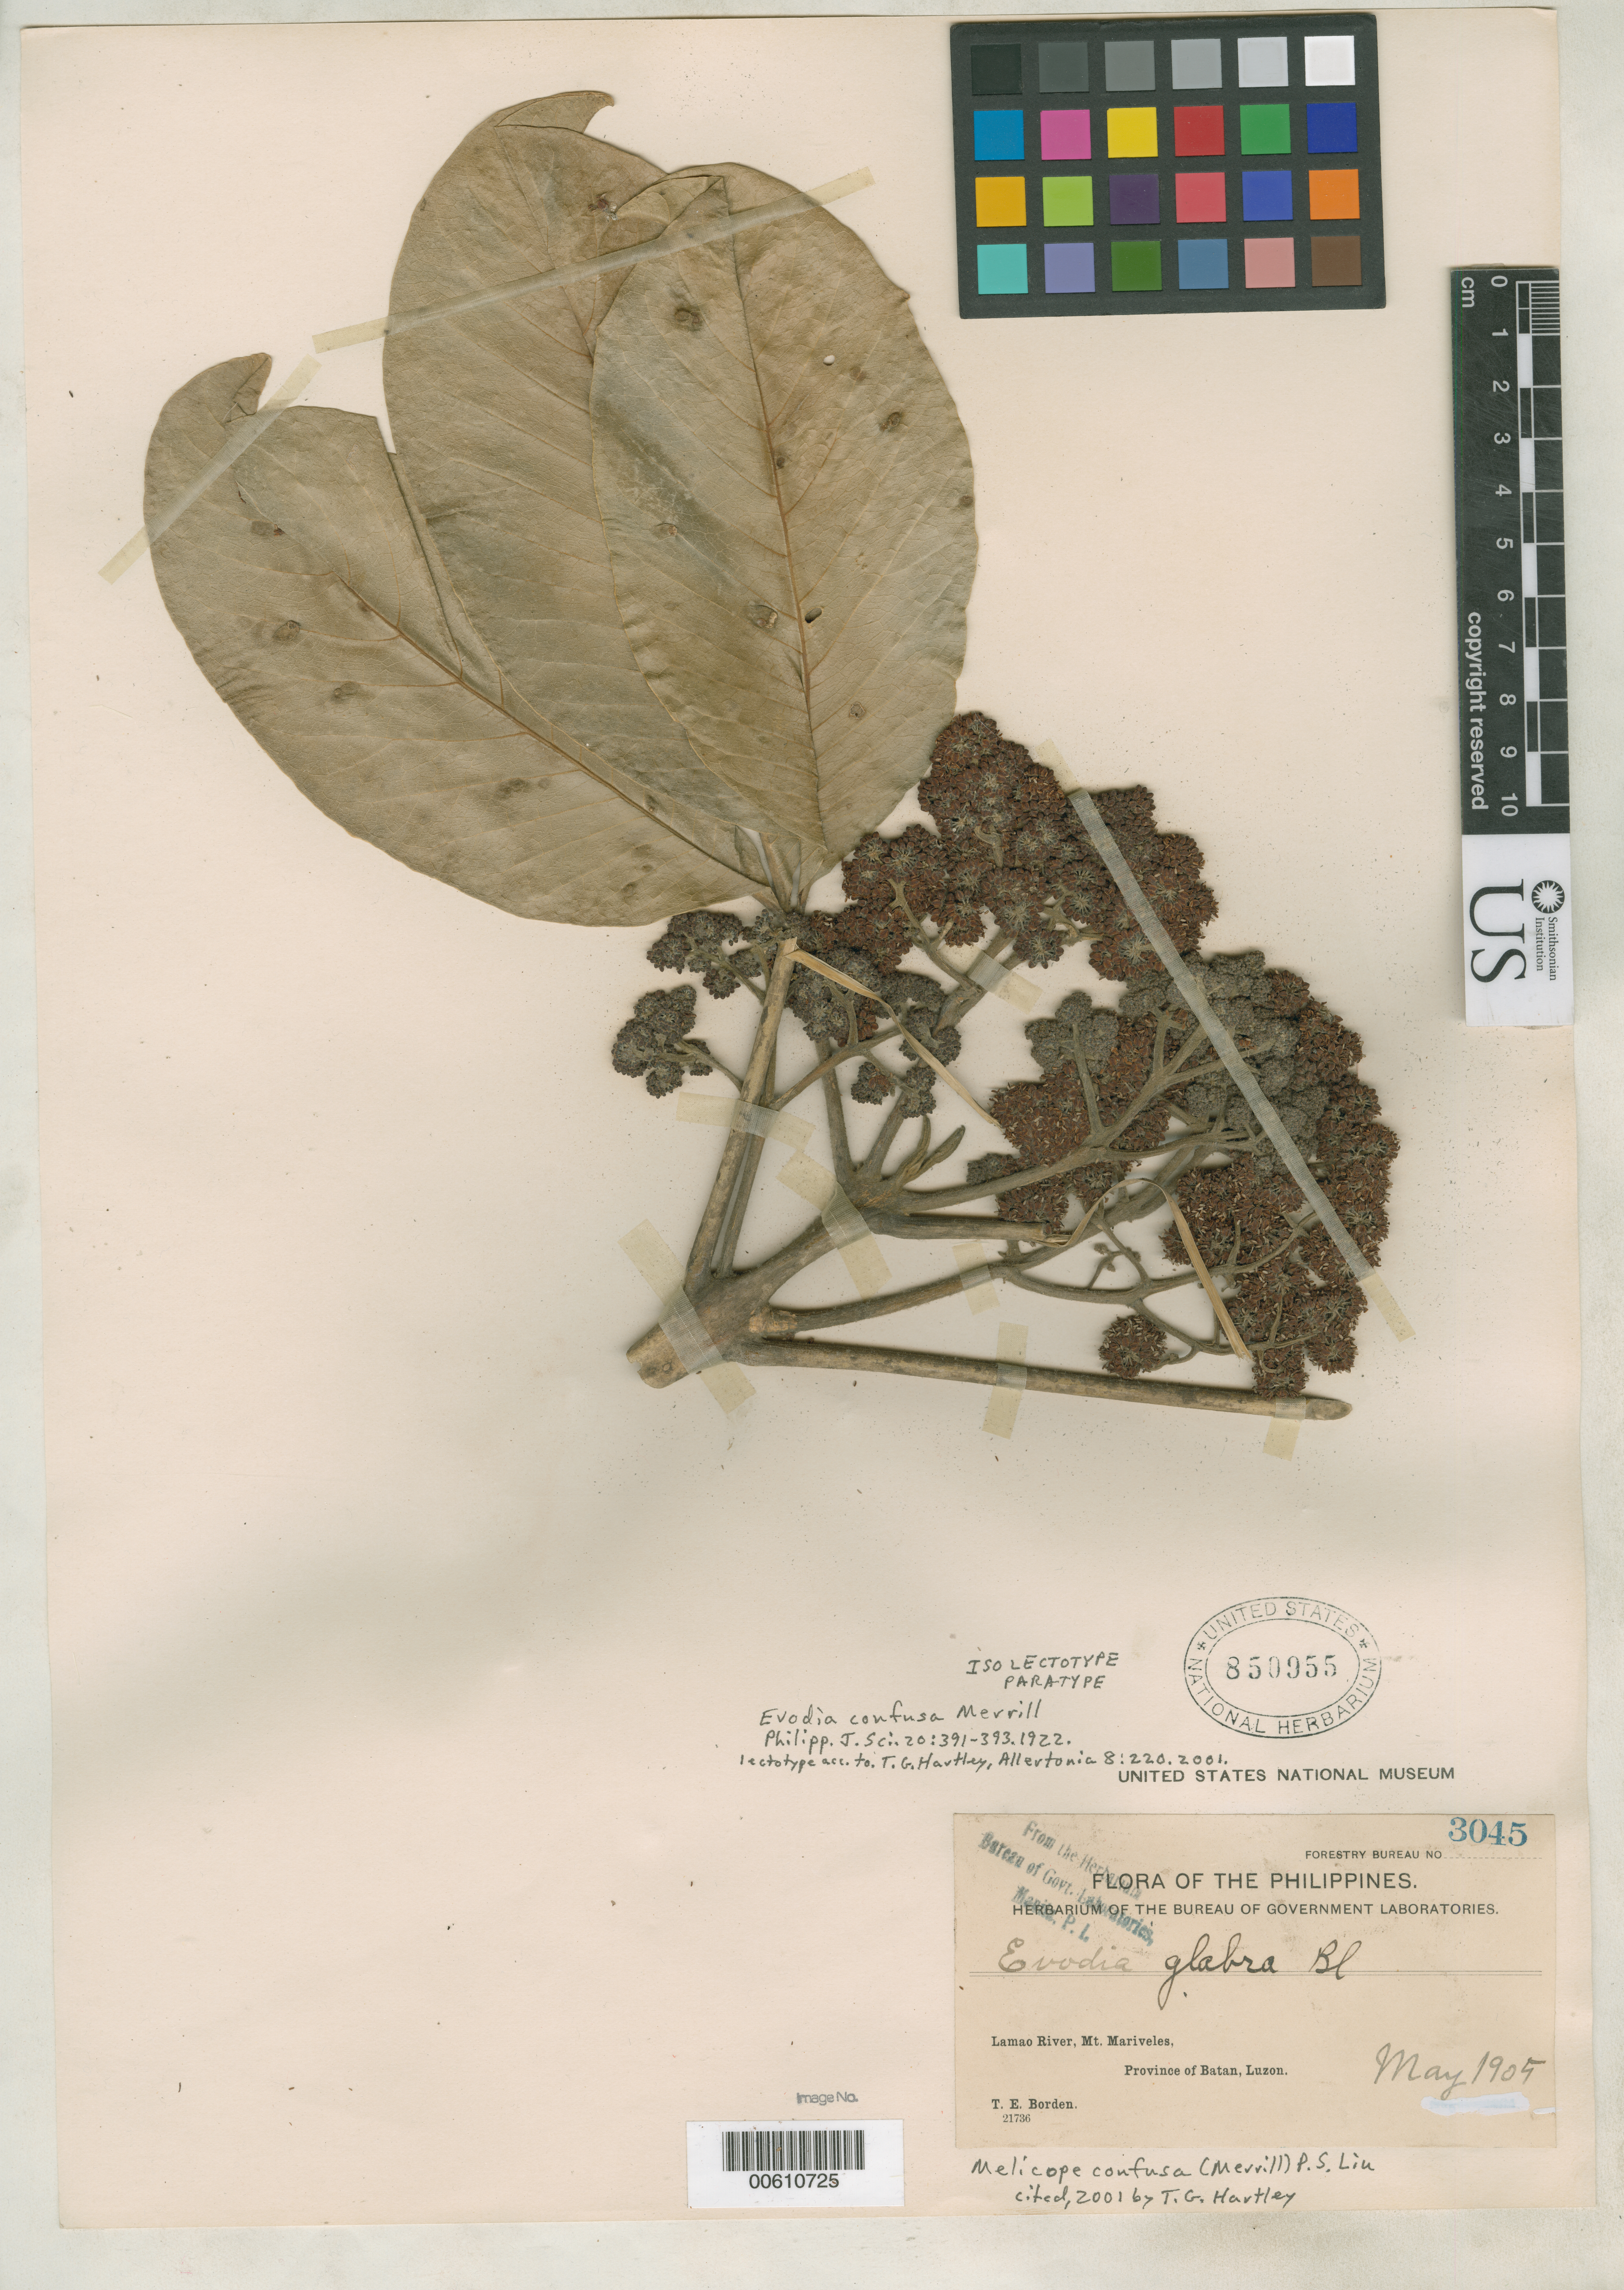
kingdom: Plantae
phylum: Tracheophyta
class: Magnoliopsida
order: Sapindales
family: Rutaceae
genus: Euodia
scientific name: Euodia confusa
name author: Merr.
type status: Isolectotype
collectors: T. E. Borden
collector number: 3045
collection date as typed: May 1905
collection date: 1905-05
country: Philippines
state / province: Central Luzon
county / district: Bataan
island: Luzon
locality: Lamao River, Mt. Mariveles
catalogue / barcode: US 850955